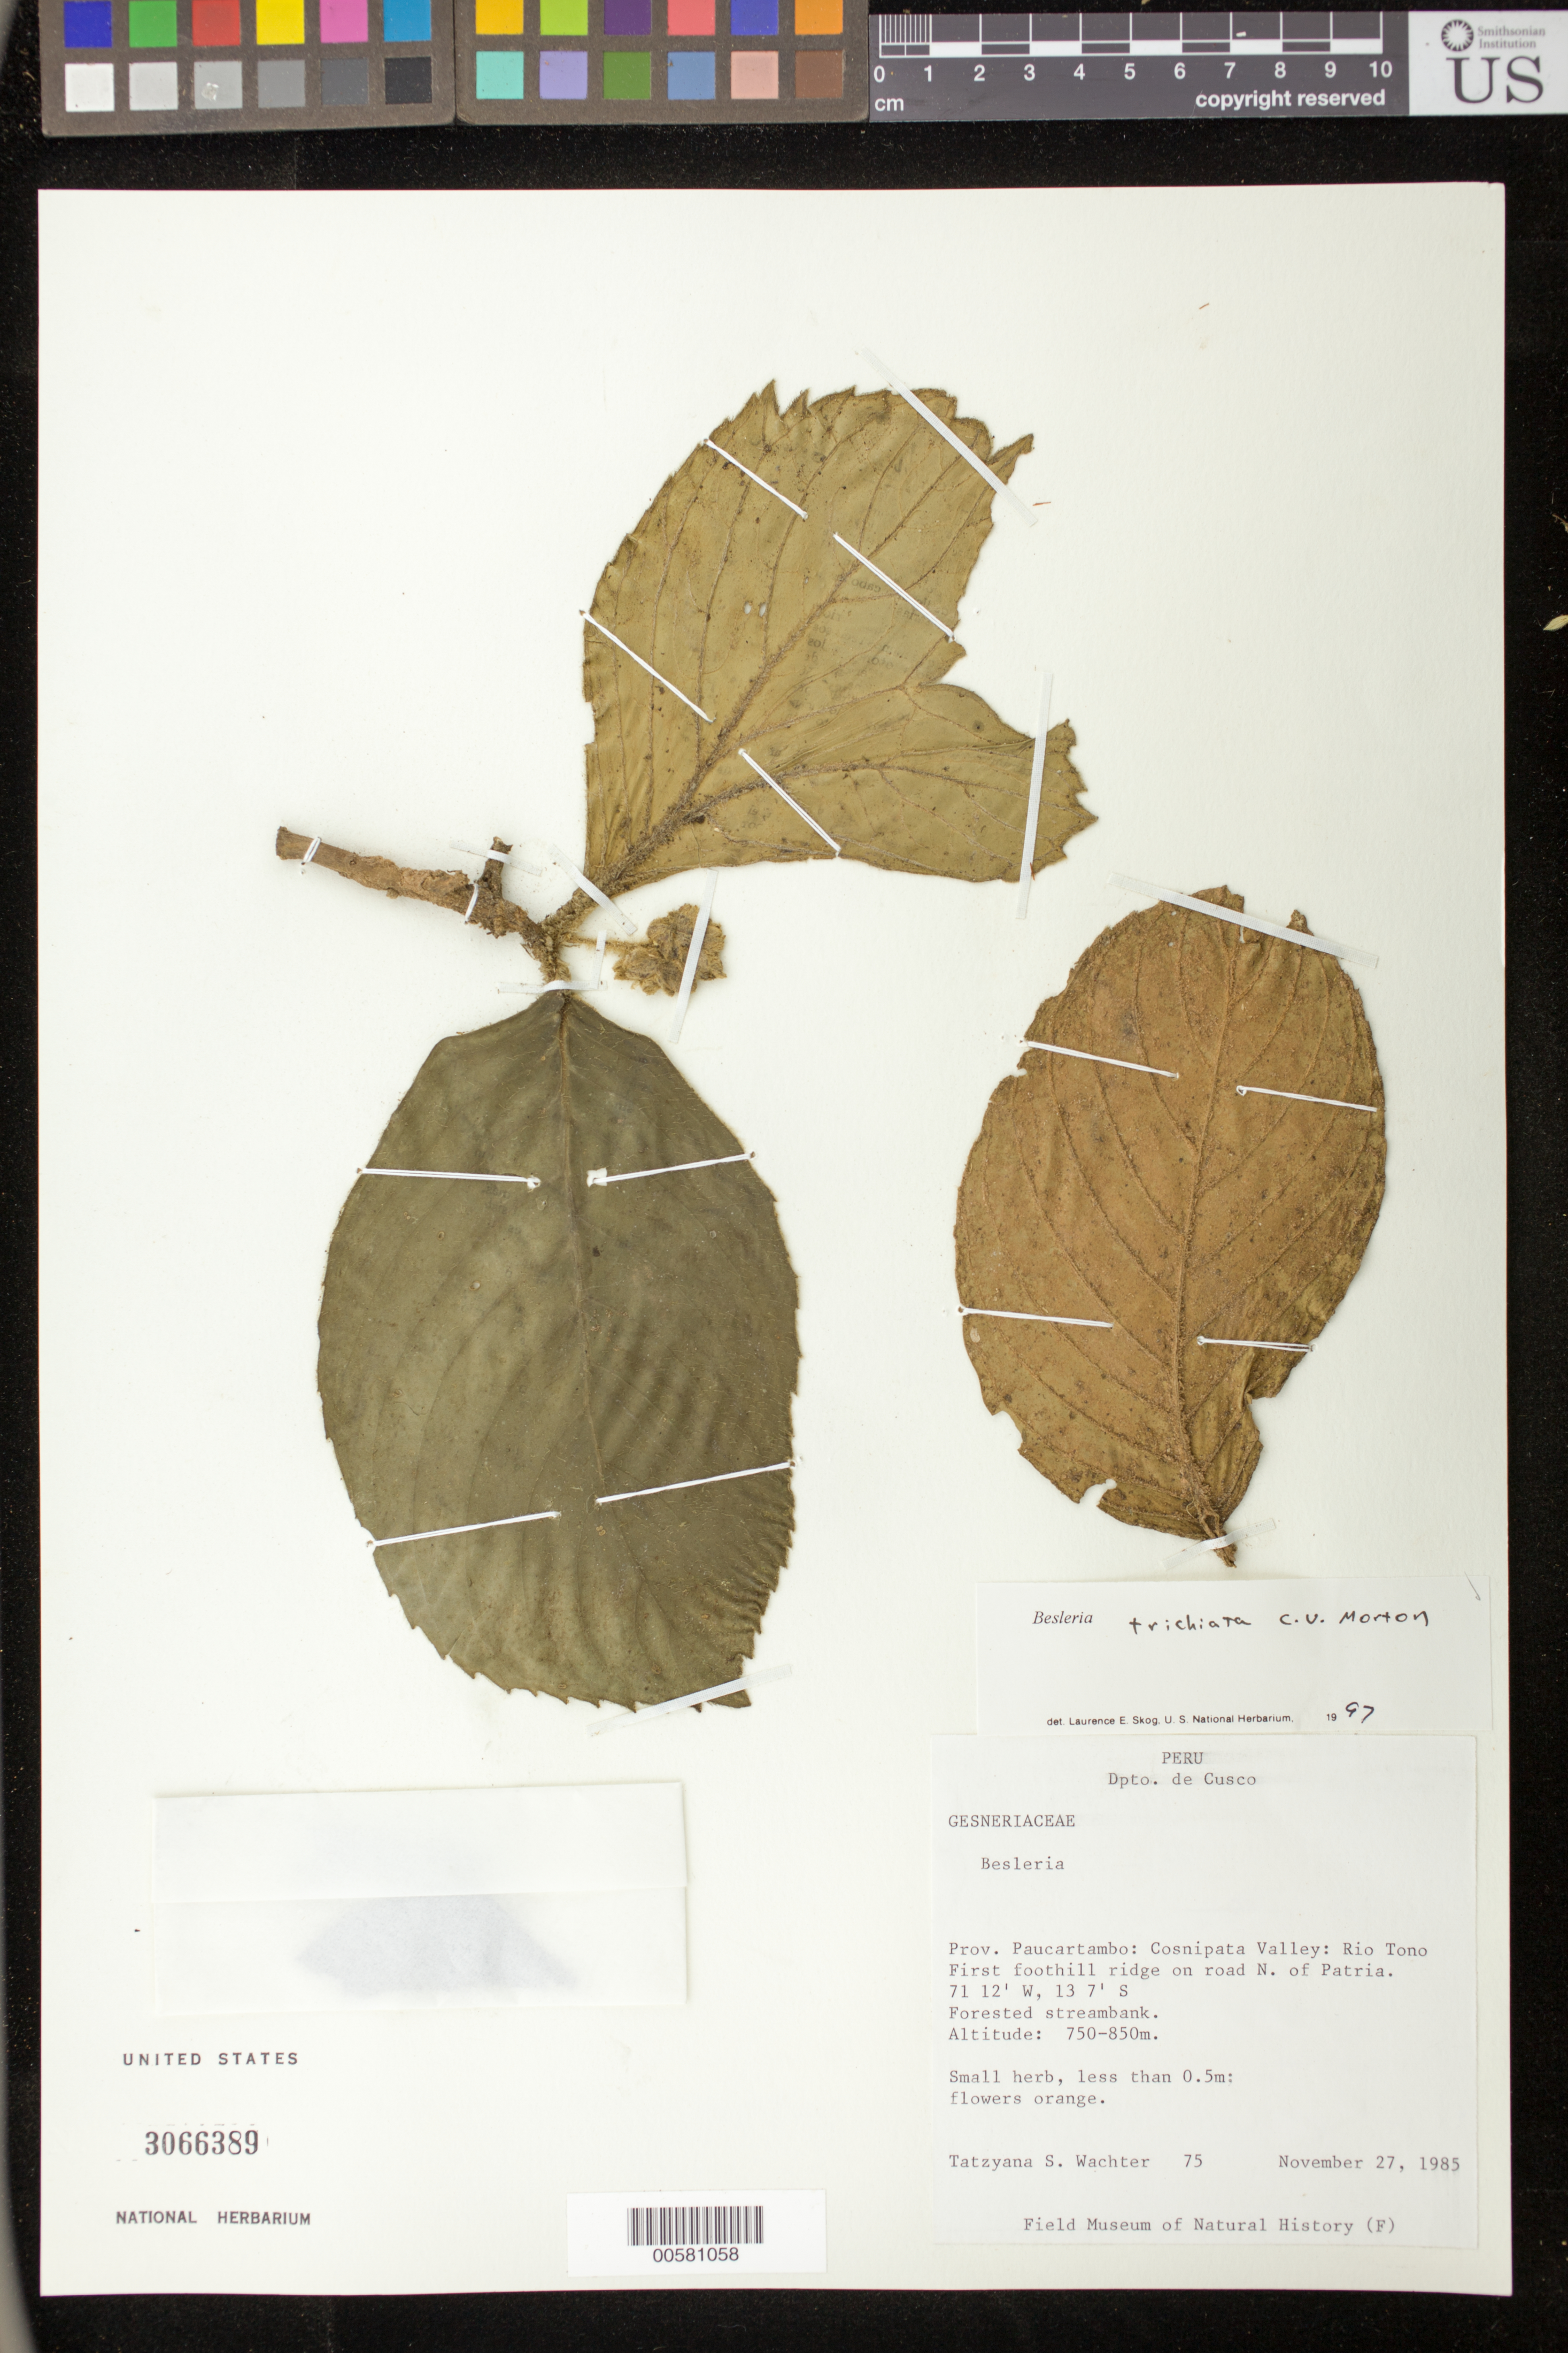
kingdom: Plantae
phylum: Tracheophyta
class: Magnoliopsida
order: Lamiales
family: Gesneriaceae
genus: Besleria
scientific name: Besleria trichiata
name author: C.V. Morton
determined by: Skog, Laurence E.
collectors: T. Wachter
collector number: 75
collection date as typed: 27 Nov 1985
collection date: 1985-11-27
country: Peru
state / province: Cusco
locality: Prov. Paucartambo; Cosnipata Valley, Rio Tono, first foothill ridge on road N of Patria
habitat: Forested streambank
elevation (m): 750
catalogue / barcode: US 3066389